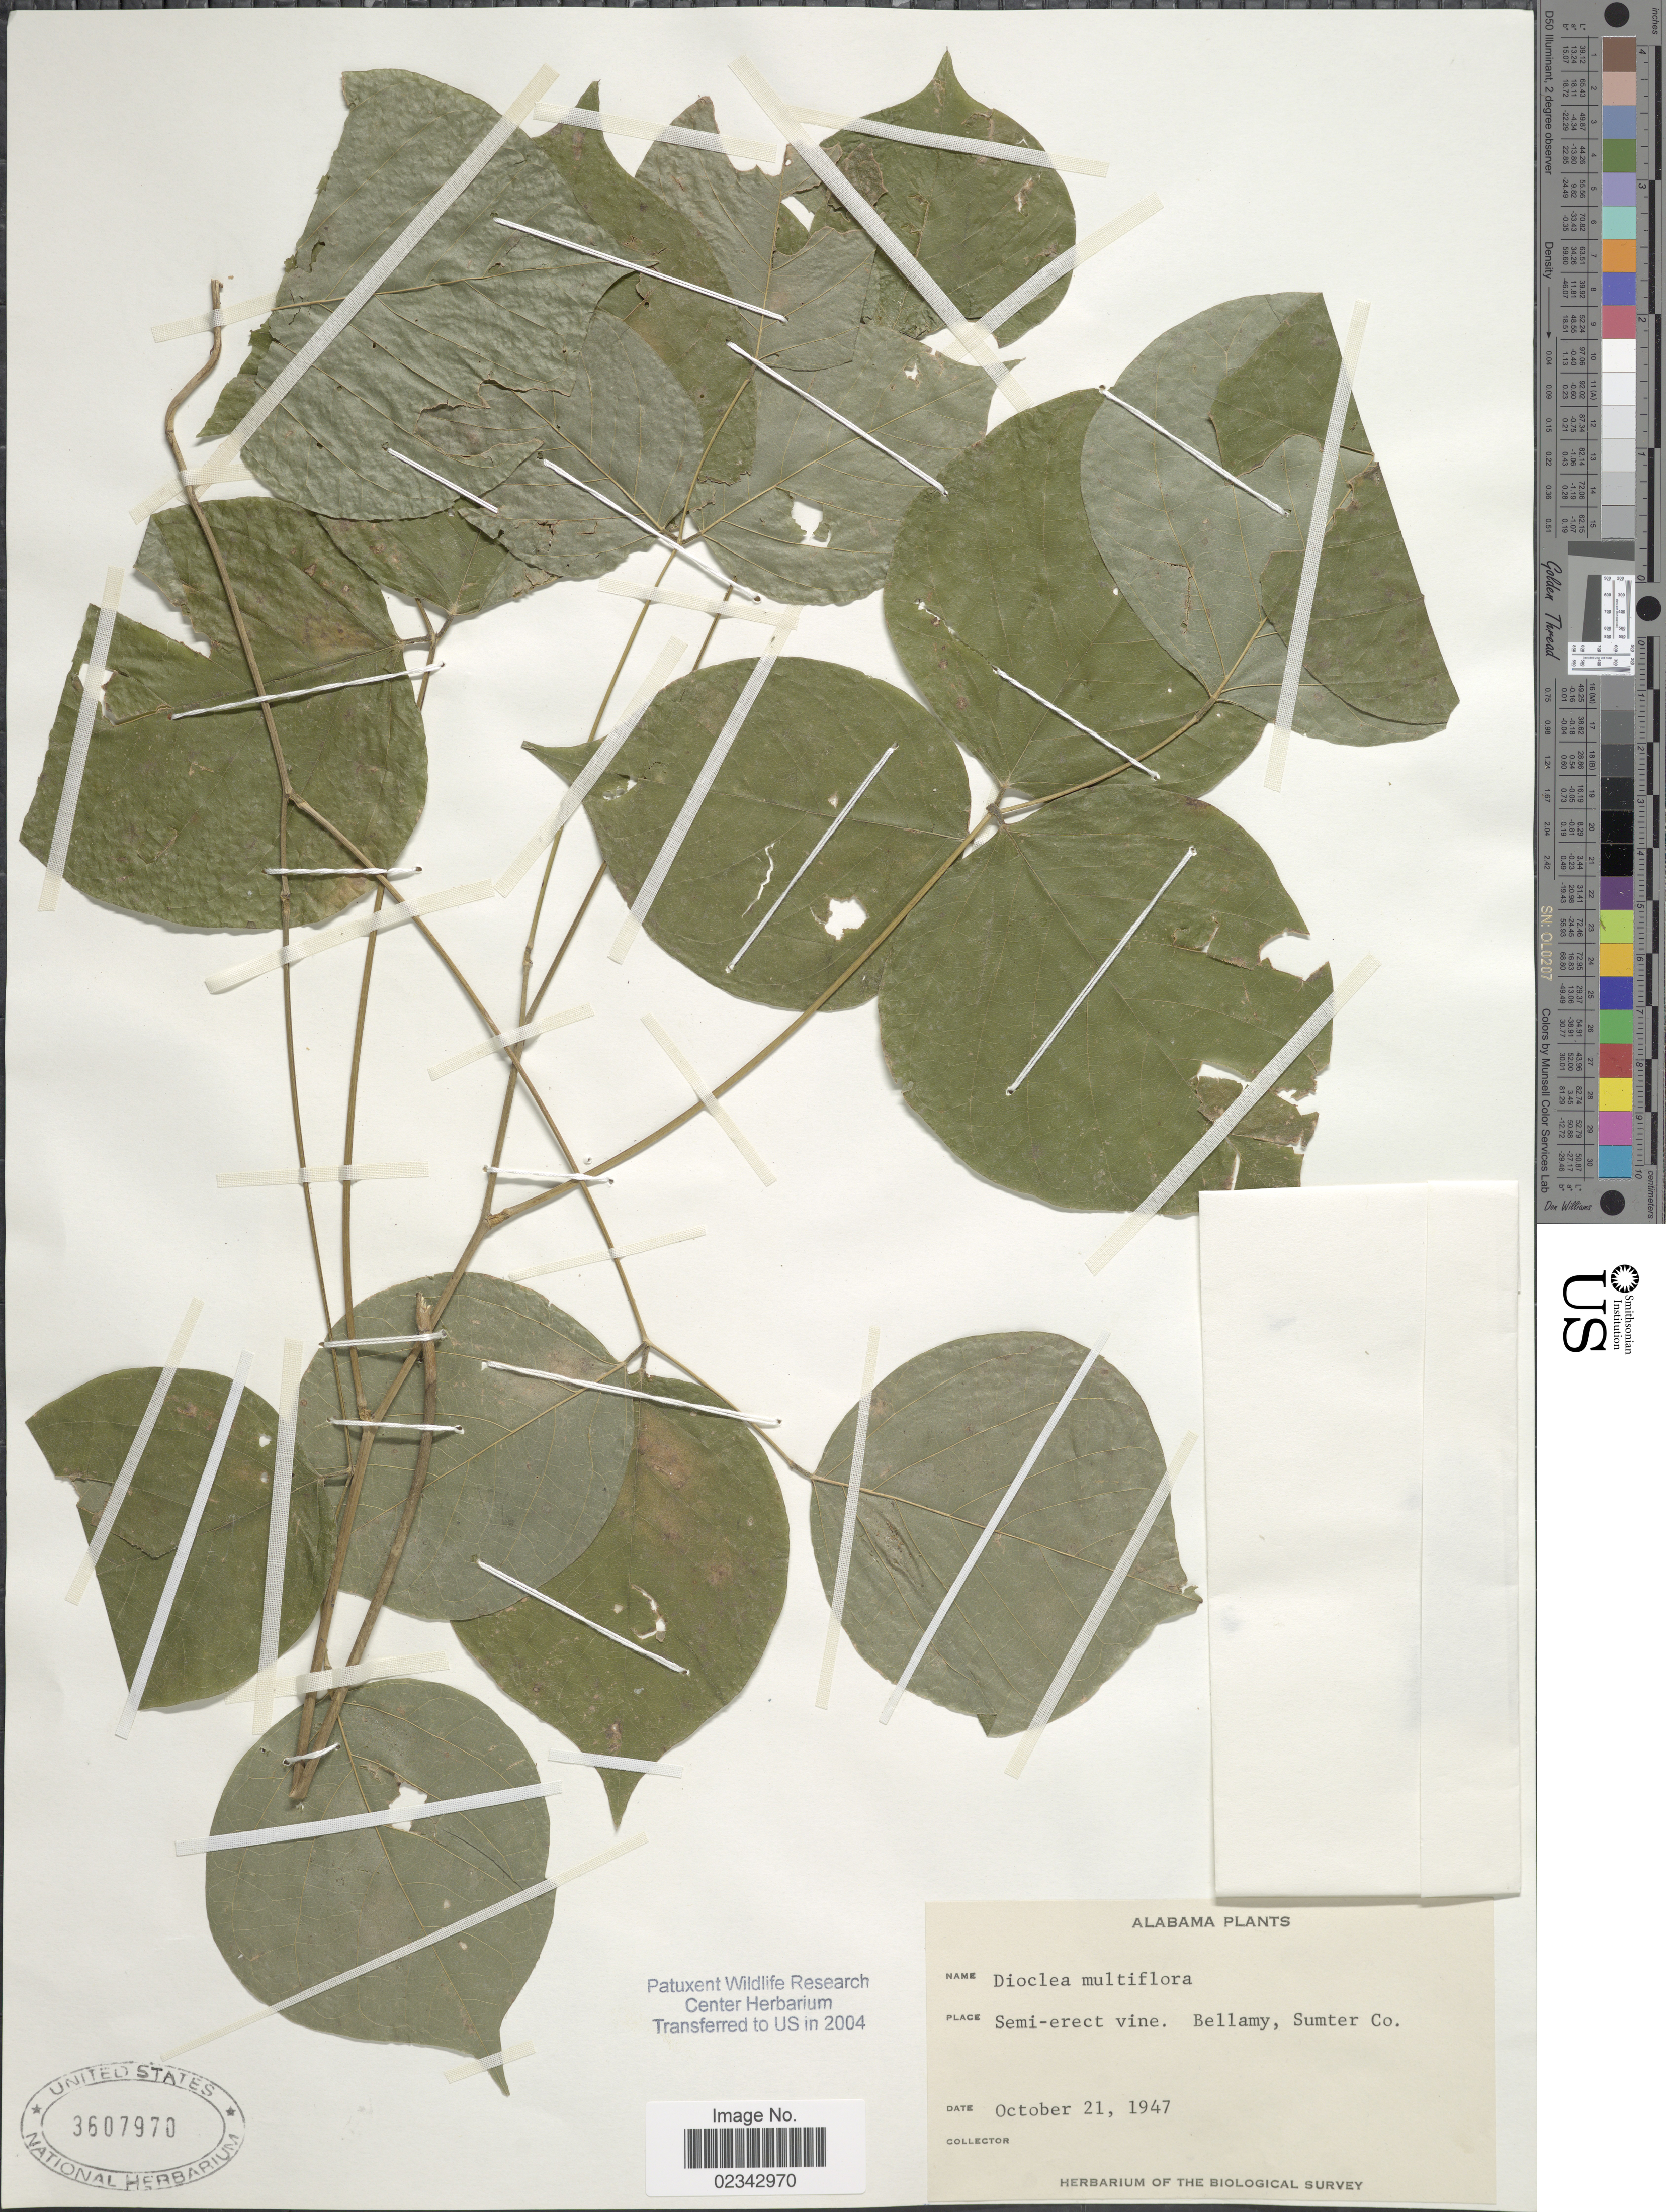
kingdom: Plantae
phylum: Tracheophyta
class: Magnoliopsida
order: Fabales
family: Fabaceae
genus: Lackeya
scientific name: Lackeya multiflora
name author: (Torr. & A. Gray) Fortunato et al.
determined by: Strong, Mark T., (BOT), Smithsonian Institution - National Museum of Natural History (UNITED STATES)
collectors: ex herb. of the Biological Survey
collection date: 1947-10-21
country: United States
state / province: Alabama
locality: Semi-erect vine. Bellamy, Sumter Co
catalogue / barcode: US 3607970